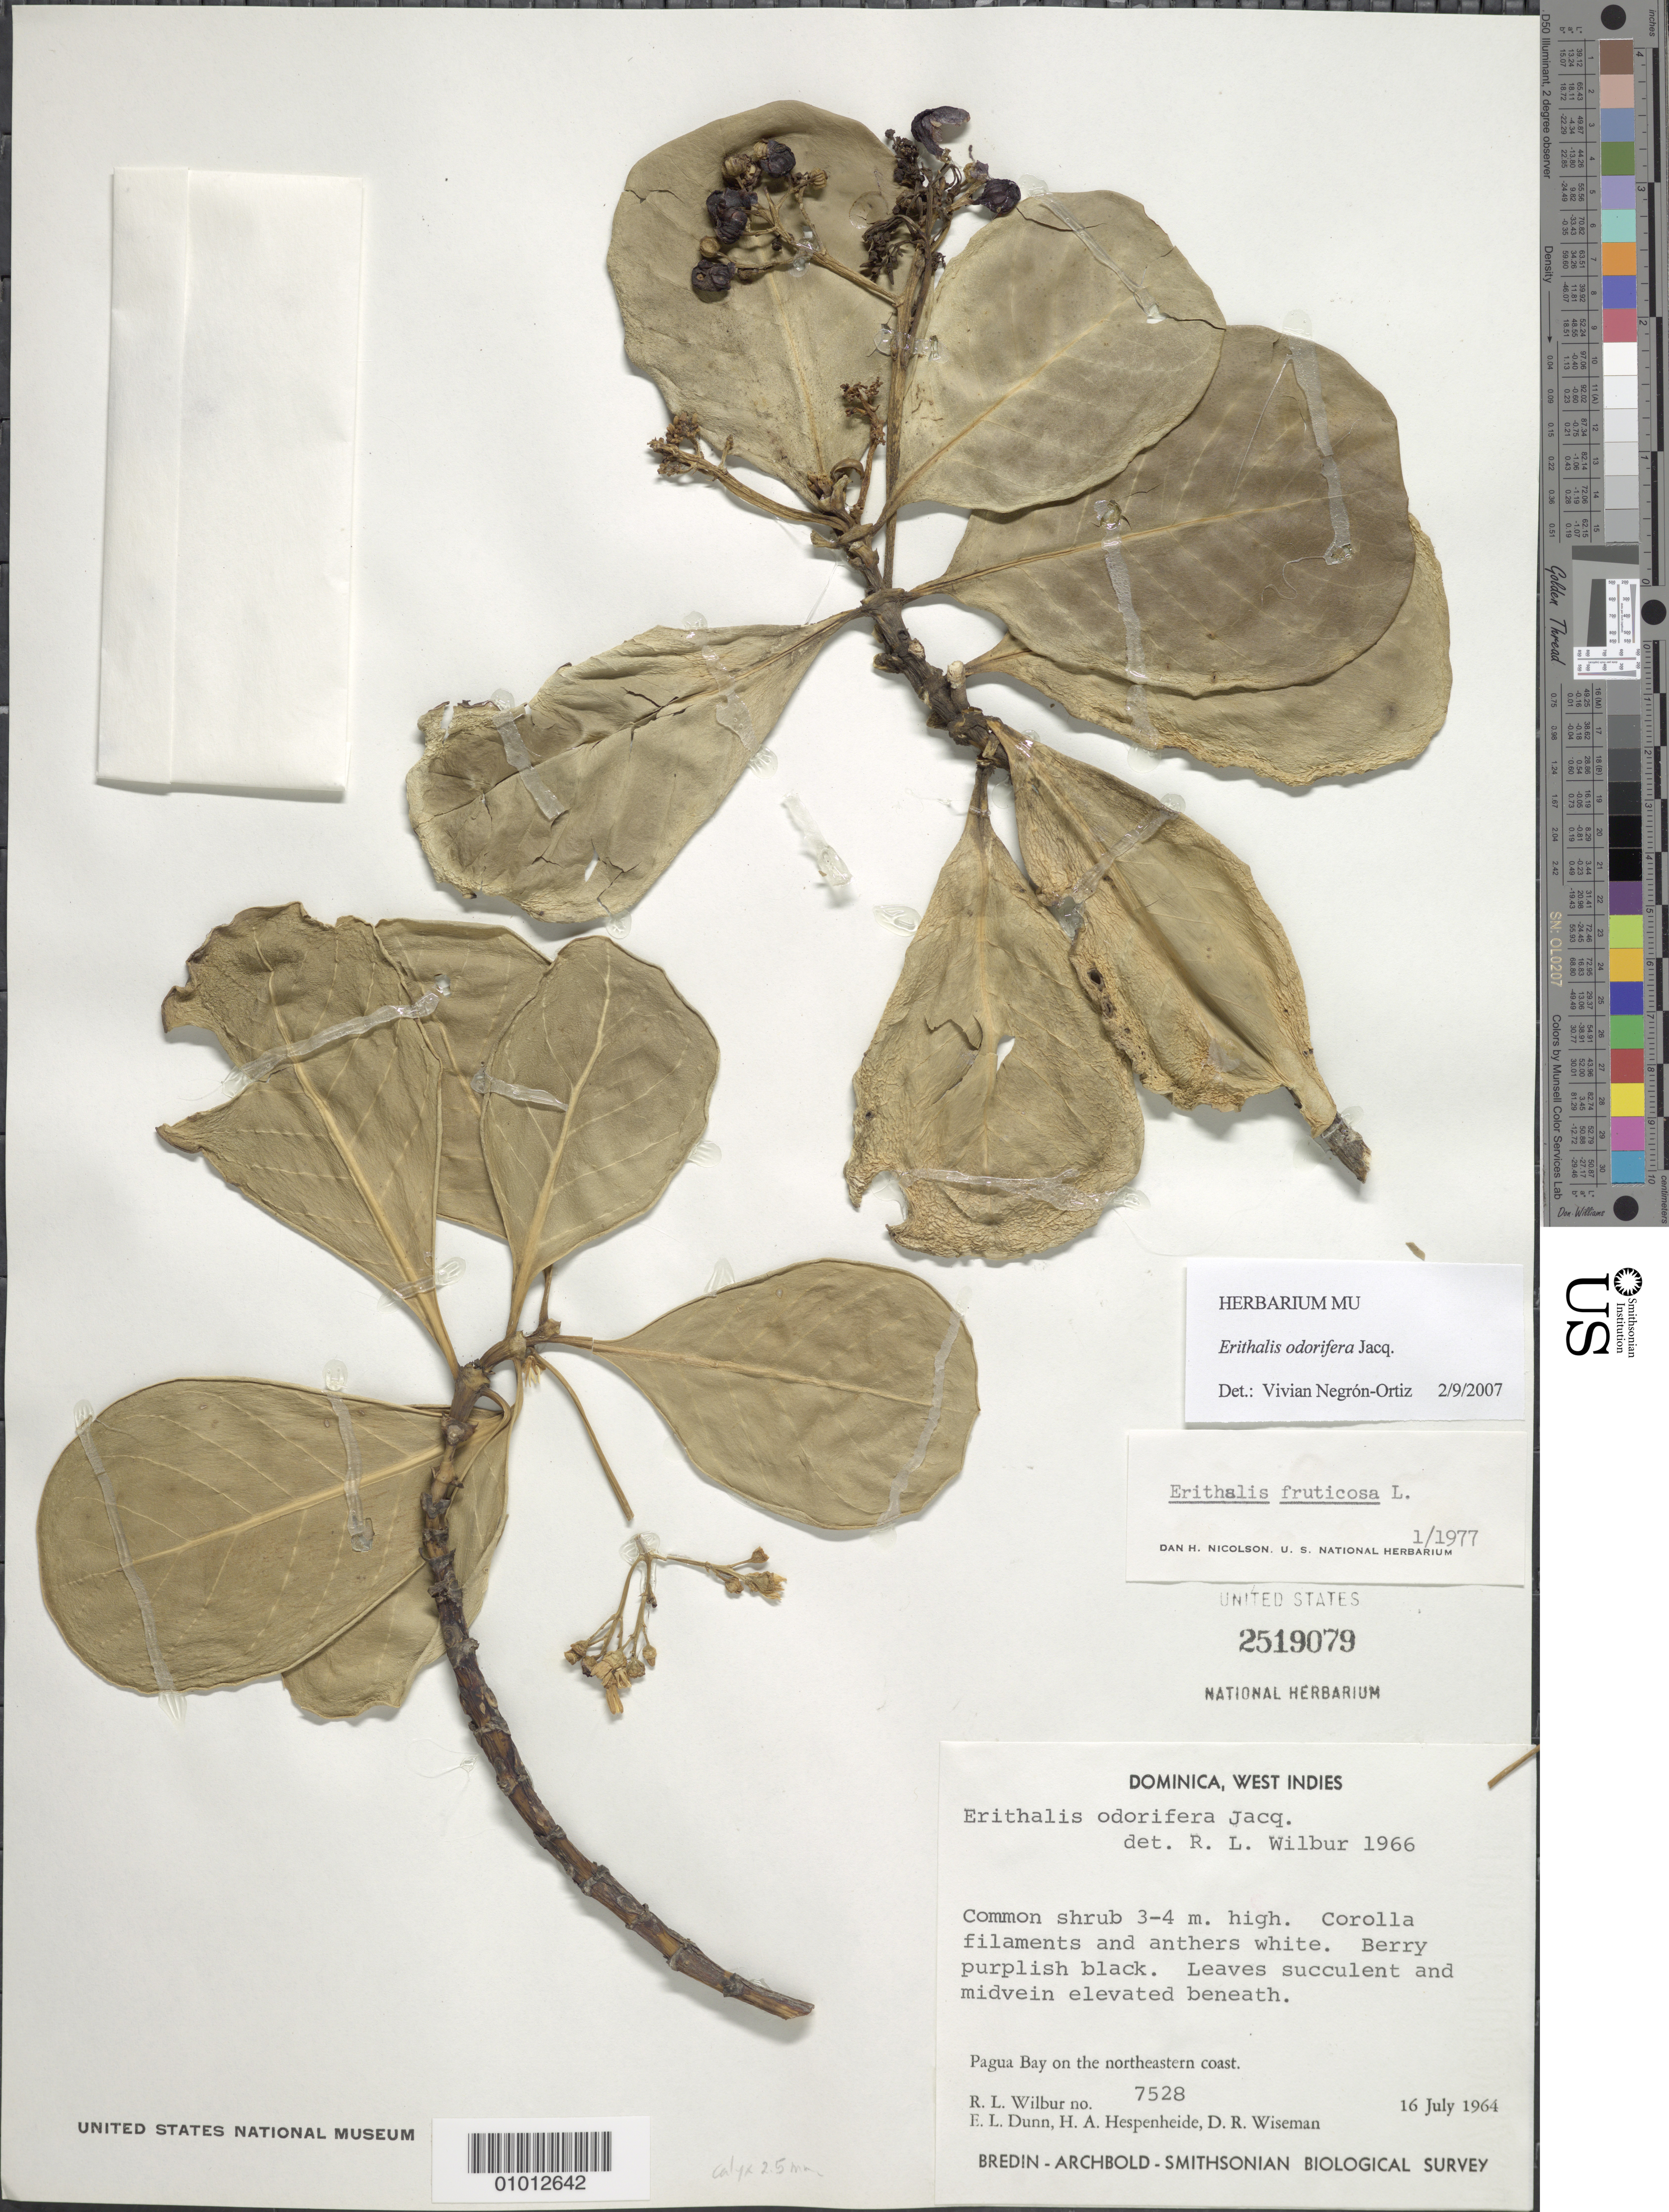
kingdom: Plantae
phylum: Tracheophyta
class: Magnoliopsida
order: Gentianales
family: Rubiaceae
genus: Erithalis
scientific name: Erithalis odorifera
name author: Jacq.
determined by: Negrón-Ortiz, V.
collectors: R. L. Wilbur, E. Dunn, H. A. Hespenheide & D. R. Wiseman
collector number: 7528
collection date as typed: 16 Jul 1964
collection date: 1964-07-16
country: Dominica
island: Dominica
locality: Pagua Bay on the northeastern coast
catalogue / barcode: US 2519079